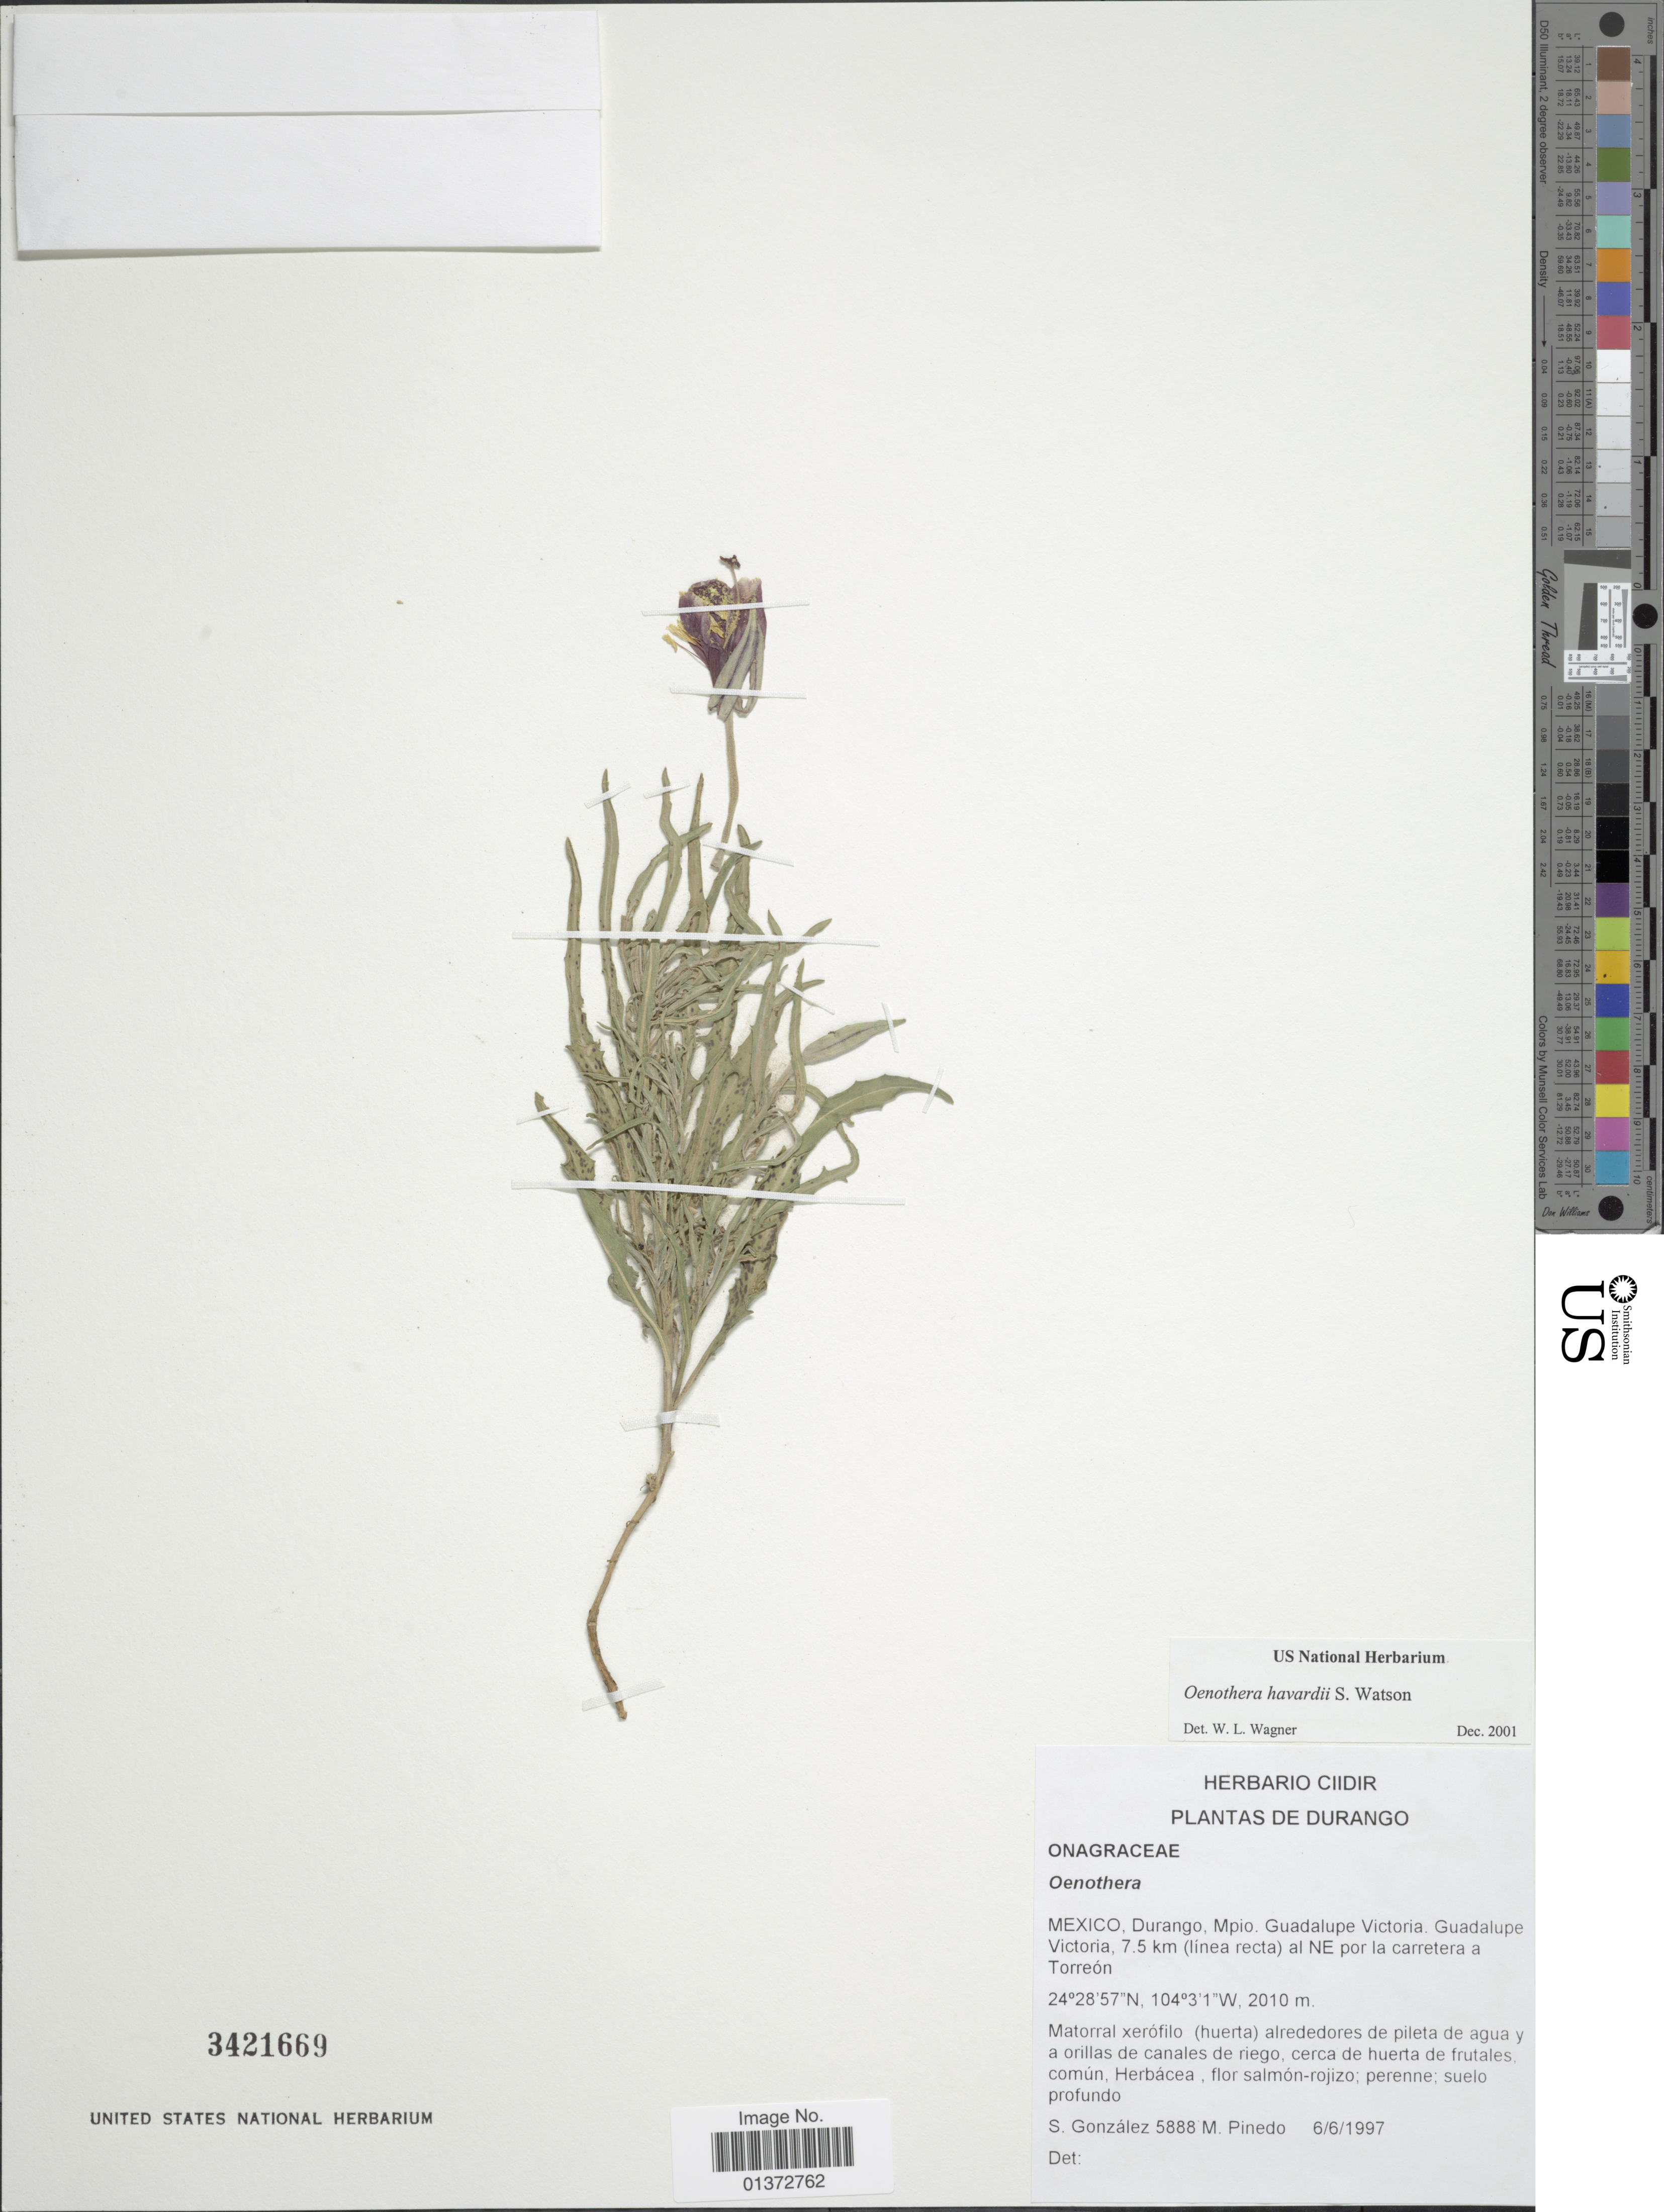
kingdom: Plantae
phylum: Tracheophyta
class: Magnoliopsida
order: Myrtales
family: Onagraceae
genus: Oenothera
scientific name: Oenothera havardii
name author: S. Watson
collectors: S. González & M. Pinedo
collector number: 5888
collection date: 1997-06-06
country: Mexico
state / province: Durango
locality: Mpio. Guadalupe Victoria, Guadalupe Victoria, 7.5 km (linea recta) al NE por la carretera a Terreón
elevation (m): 2010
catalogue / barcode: US 3421669